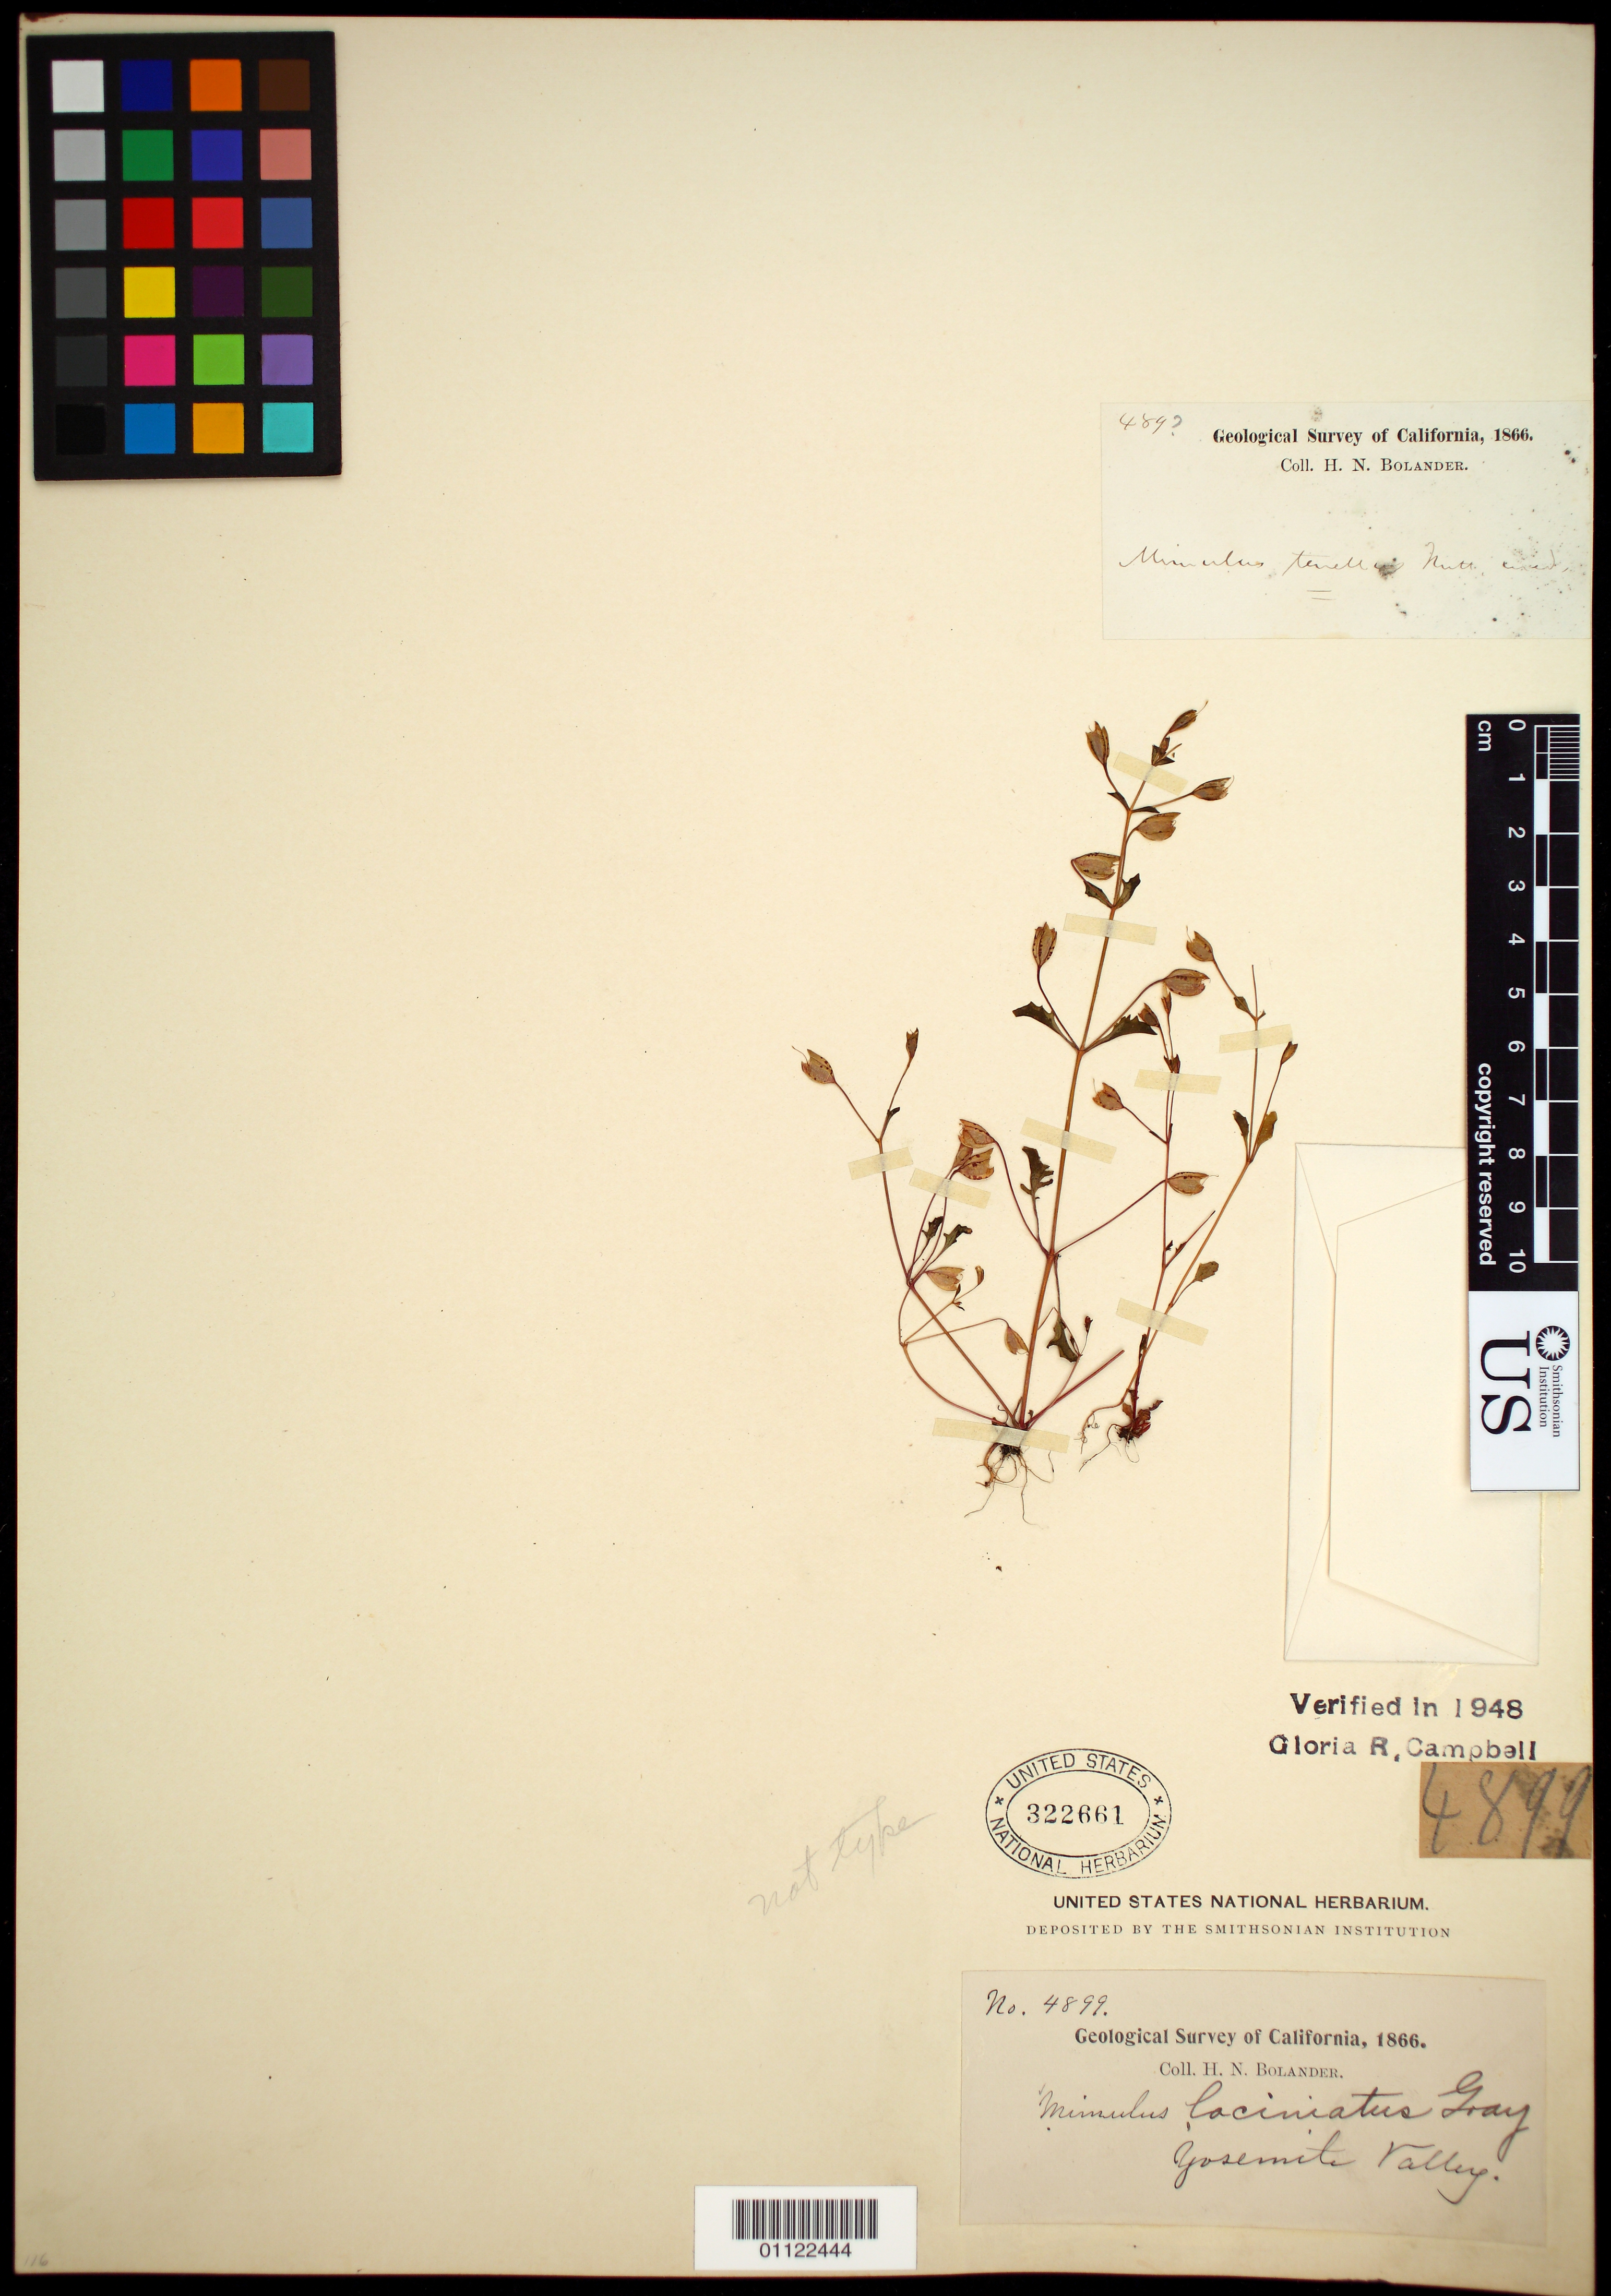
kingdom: Plantae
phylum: Tracheophyta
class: Magnoliopsida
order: Lamiales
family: Phrymaceae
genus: Mimulus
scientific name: Mimulus laciniatus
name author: A. Gray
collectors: H. Bolander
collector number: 4899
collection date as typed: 1866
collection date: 1866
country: United States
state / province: California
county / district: Mariposa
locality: Yosemite Valley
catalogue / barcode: US 322661